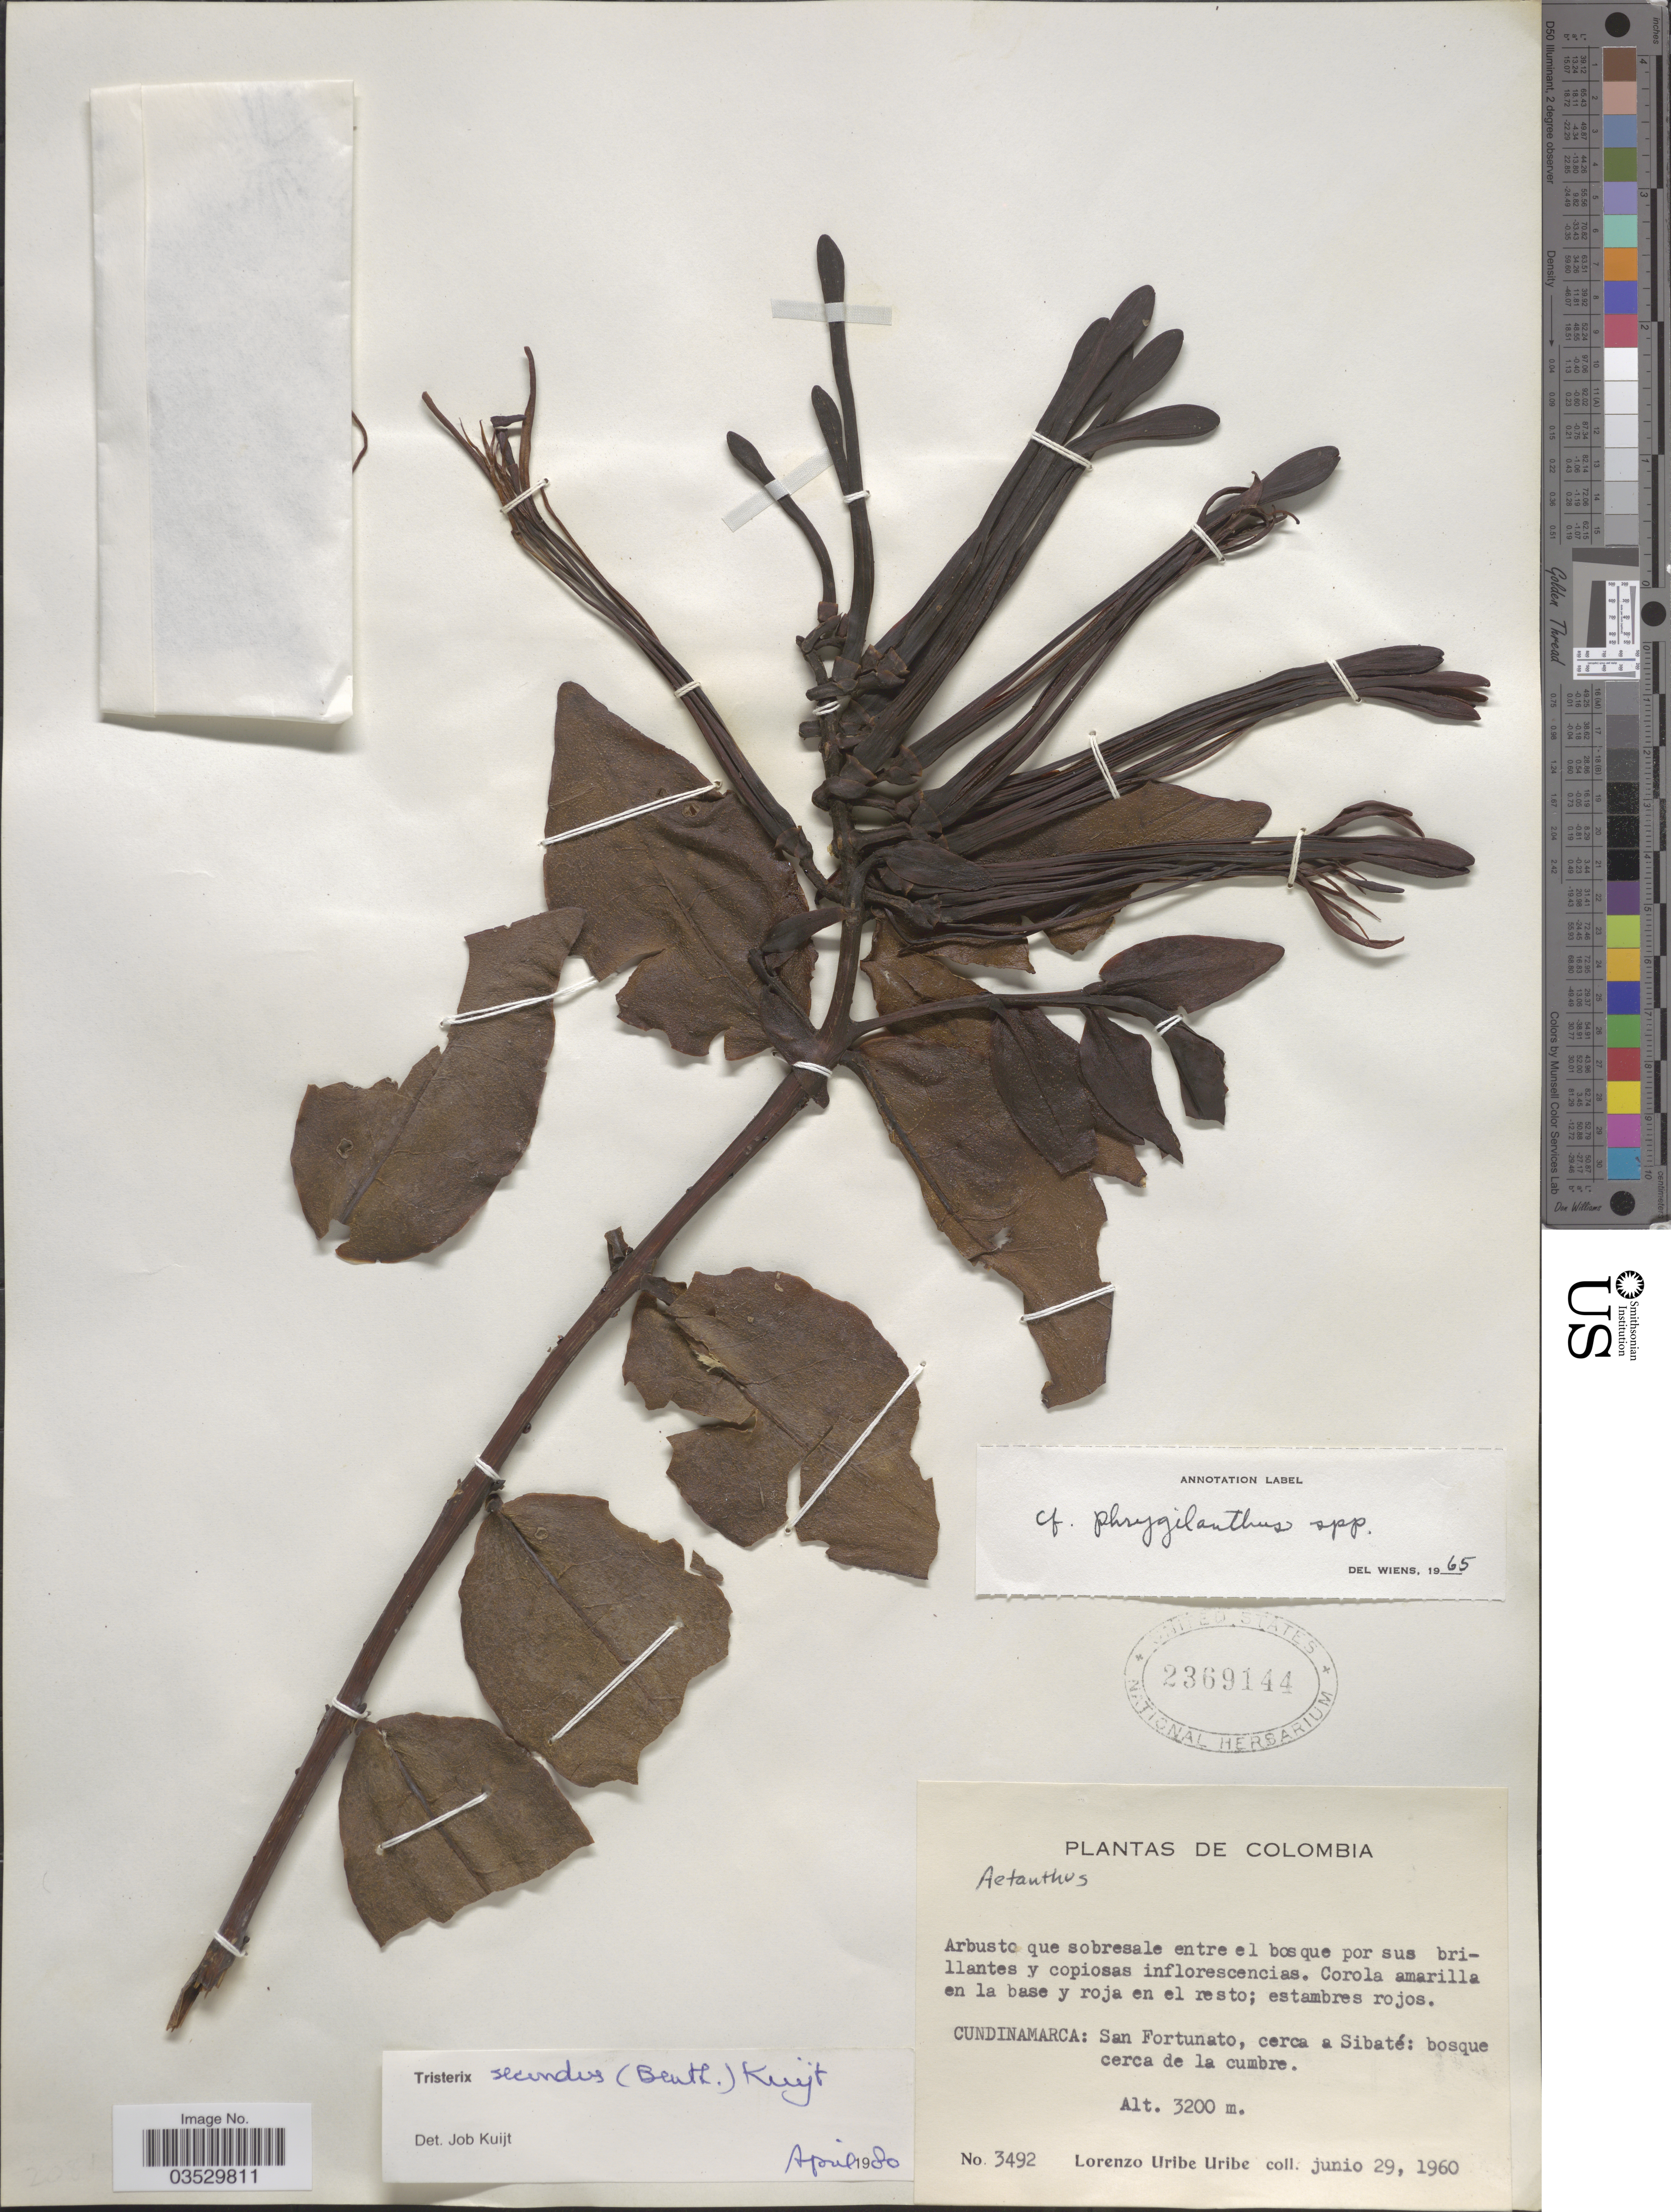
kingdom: Plantae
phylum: Tracheophyta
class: Magnoliopsida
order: Santalales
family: Loranthaceae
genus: Tristerix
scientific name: Tristerix secundus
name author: (Benth.) Kuijt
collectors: L. Uribe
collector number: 3492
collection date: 1960-06-29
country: Colombia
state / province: Cundinamarca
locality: San Fortunato, cerca a Sibaté.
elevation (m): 3200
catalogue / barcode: US 2369144